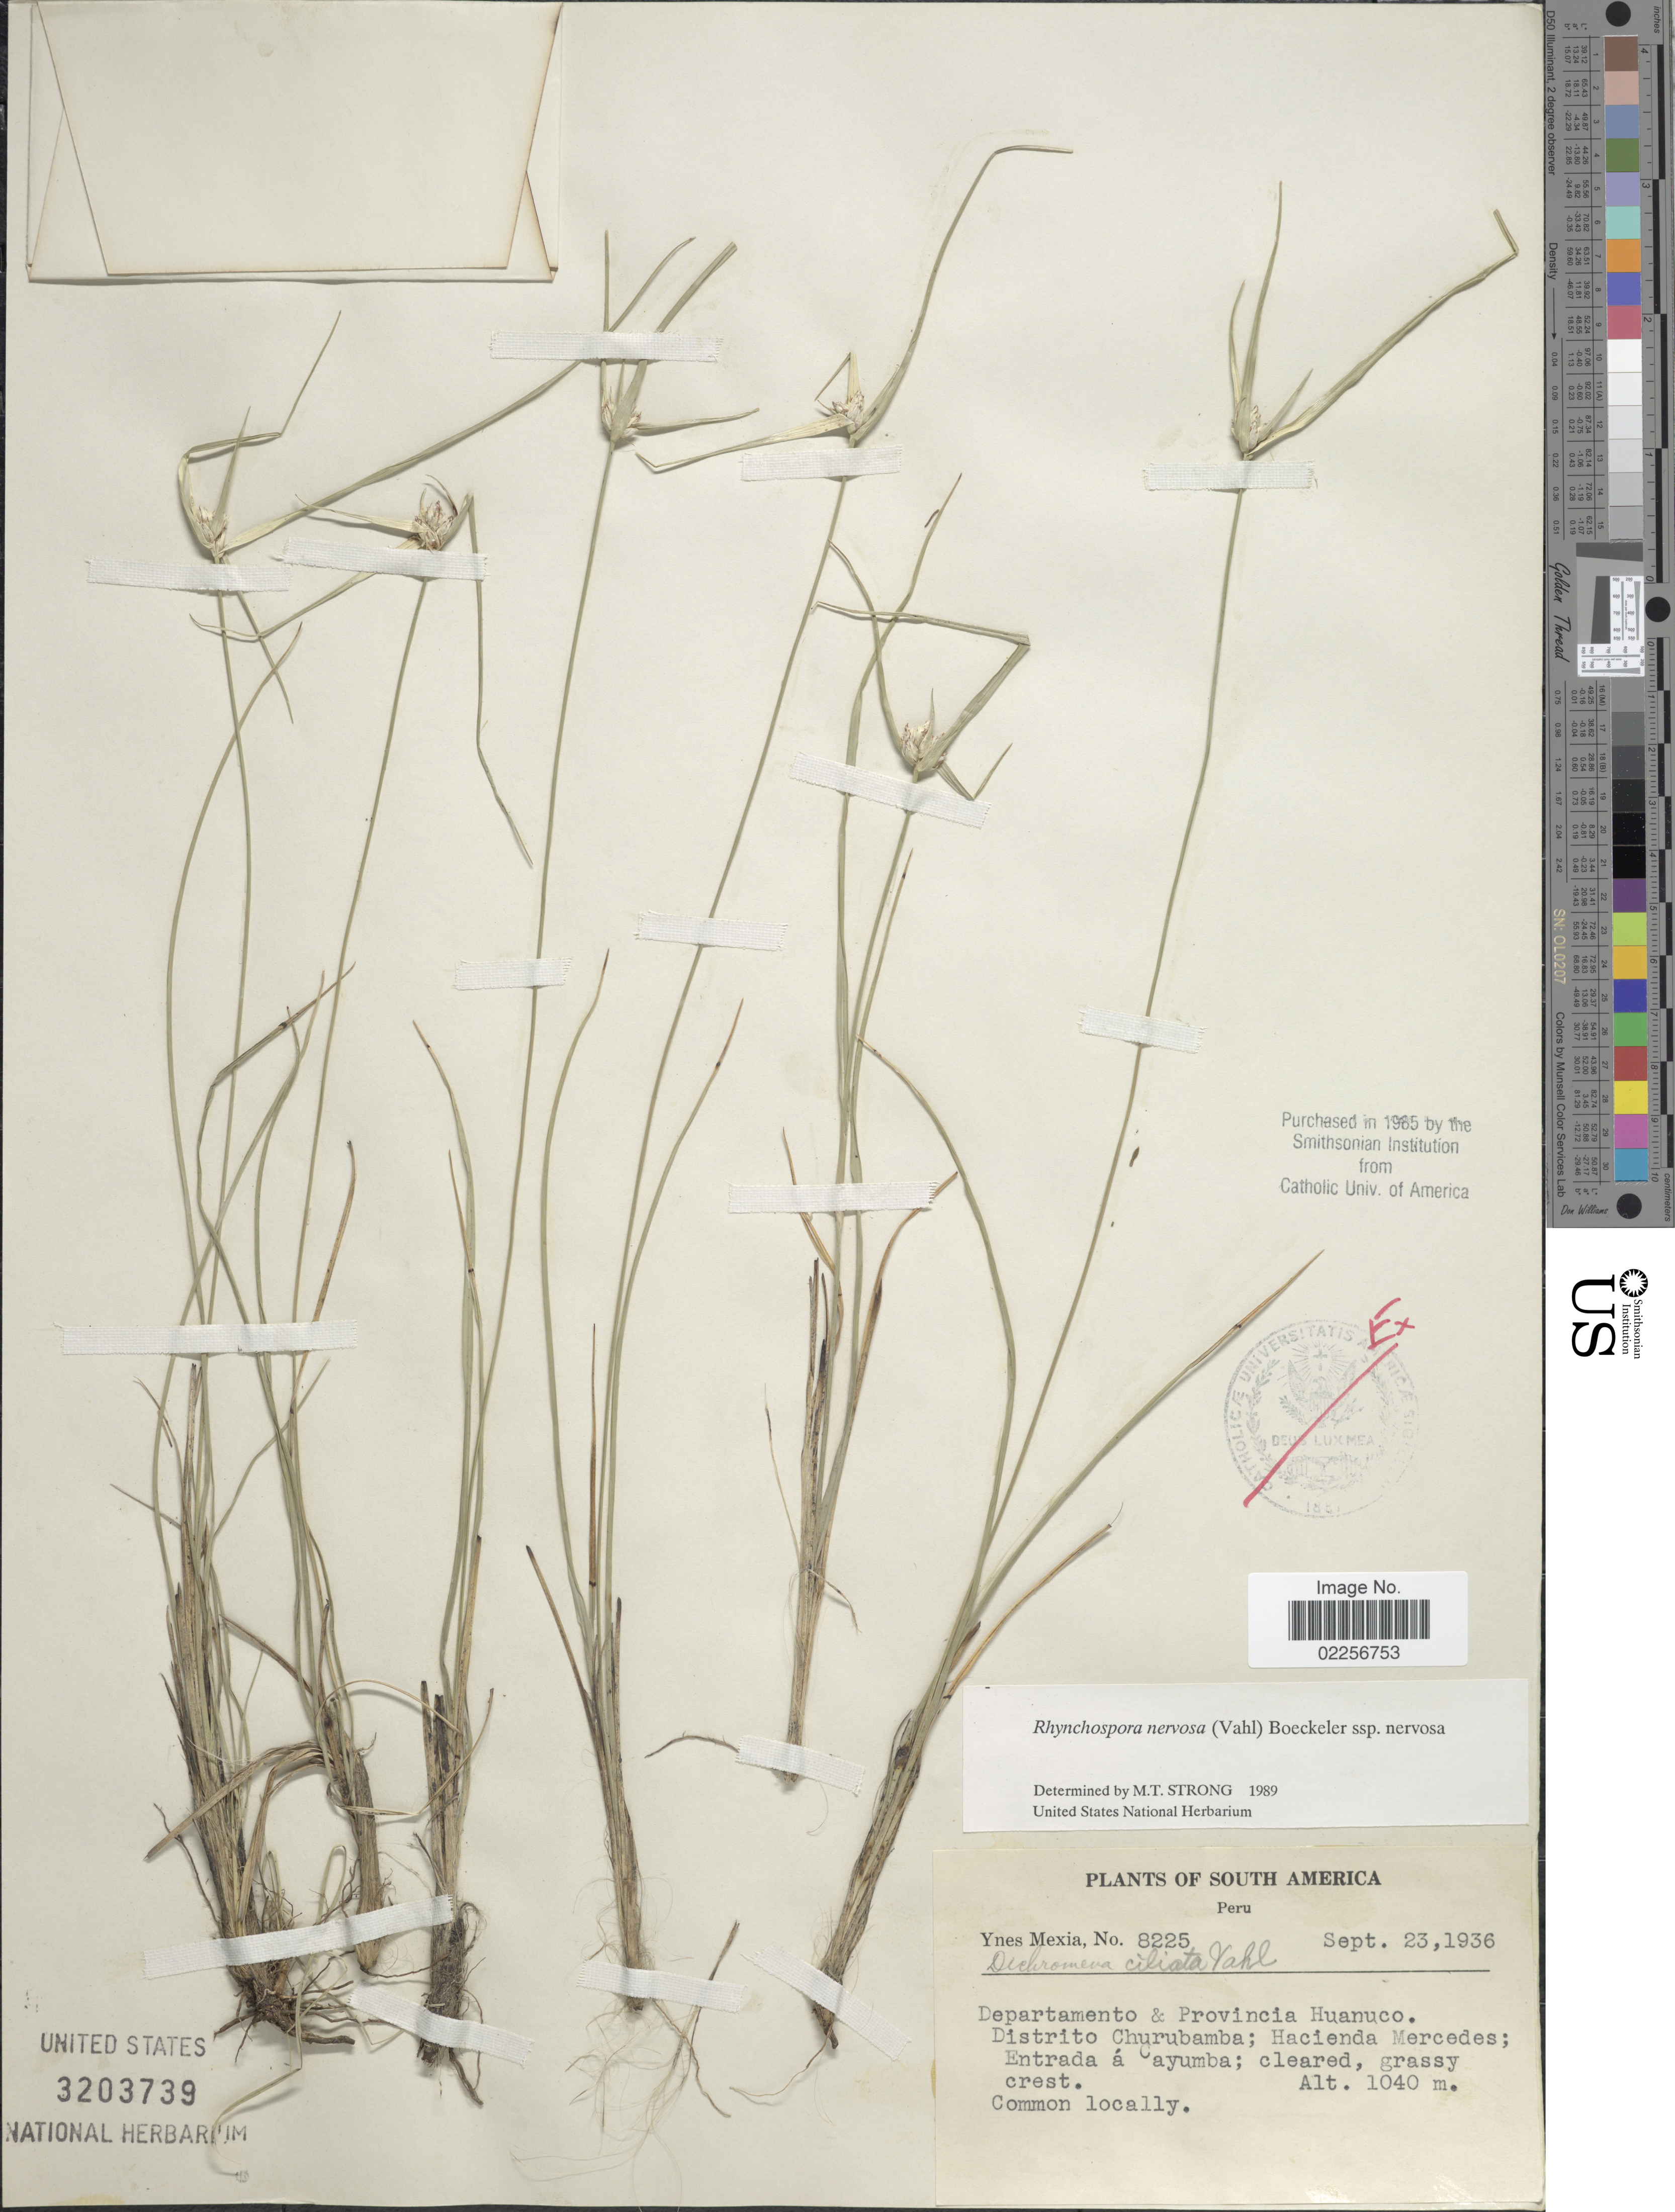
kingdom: Plantae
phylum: Tracheophyta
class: Liliopsida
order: Poales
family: Cyperaceae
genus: Rhynchospora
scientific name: Rhynchospora nervosa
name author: (Vahl) Boeckeler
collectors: Y. Mexia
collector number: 8225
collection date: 1936-09-23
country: Peru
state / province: Huánuco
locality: Departamento & Provincia Huanuco, Distrito Churubamba, Hacienda Mercedes, entrada a Cayumba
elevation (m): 1040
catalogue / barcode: US 3203739